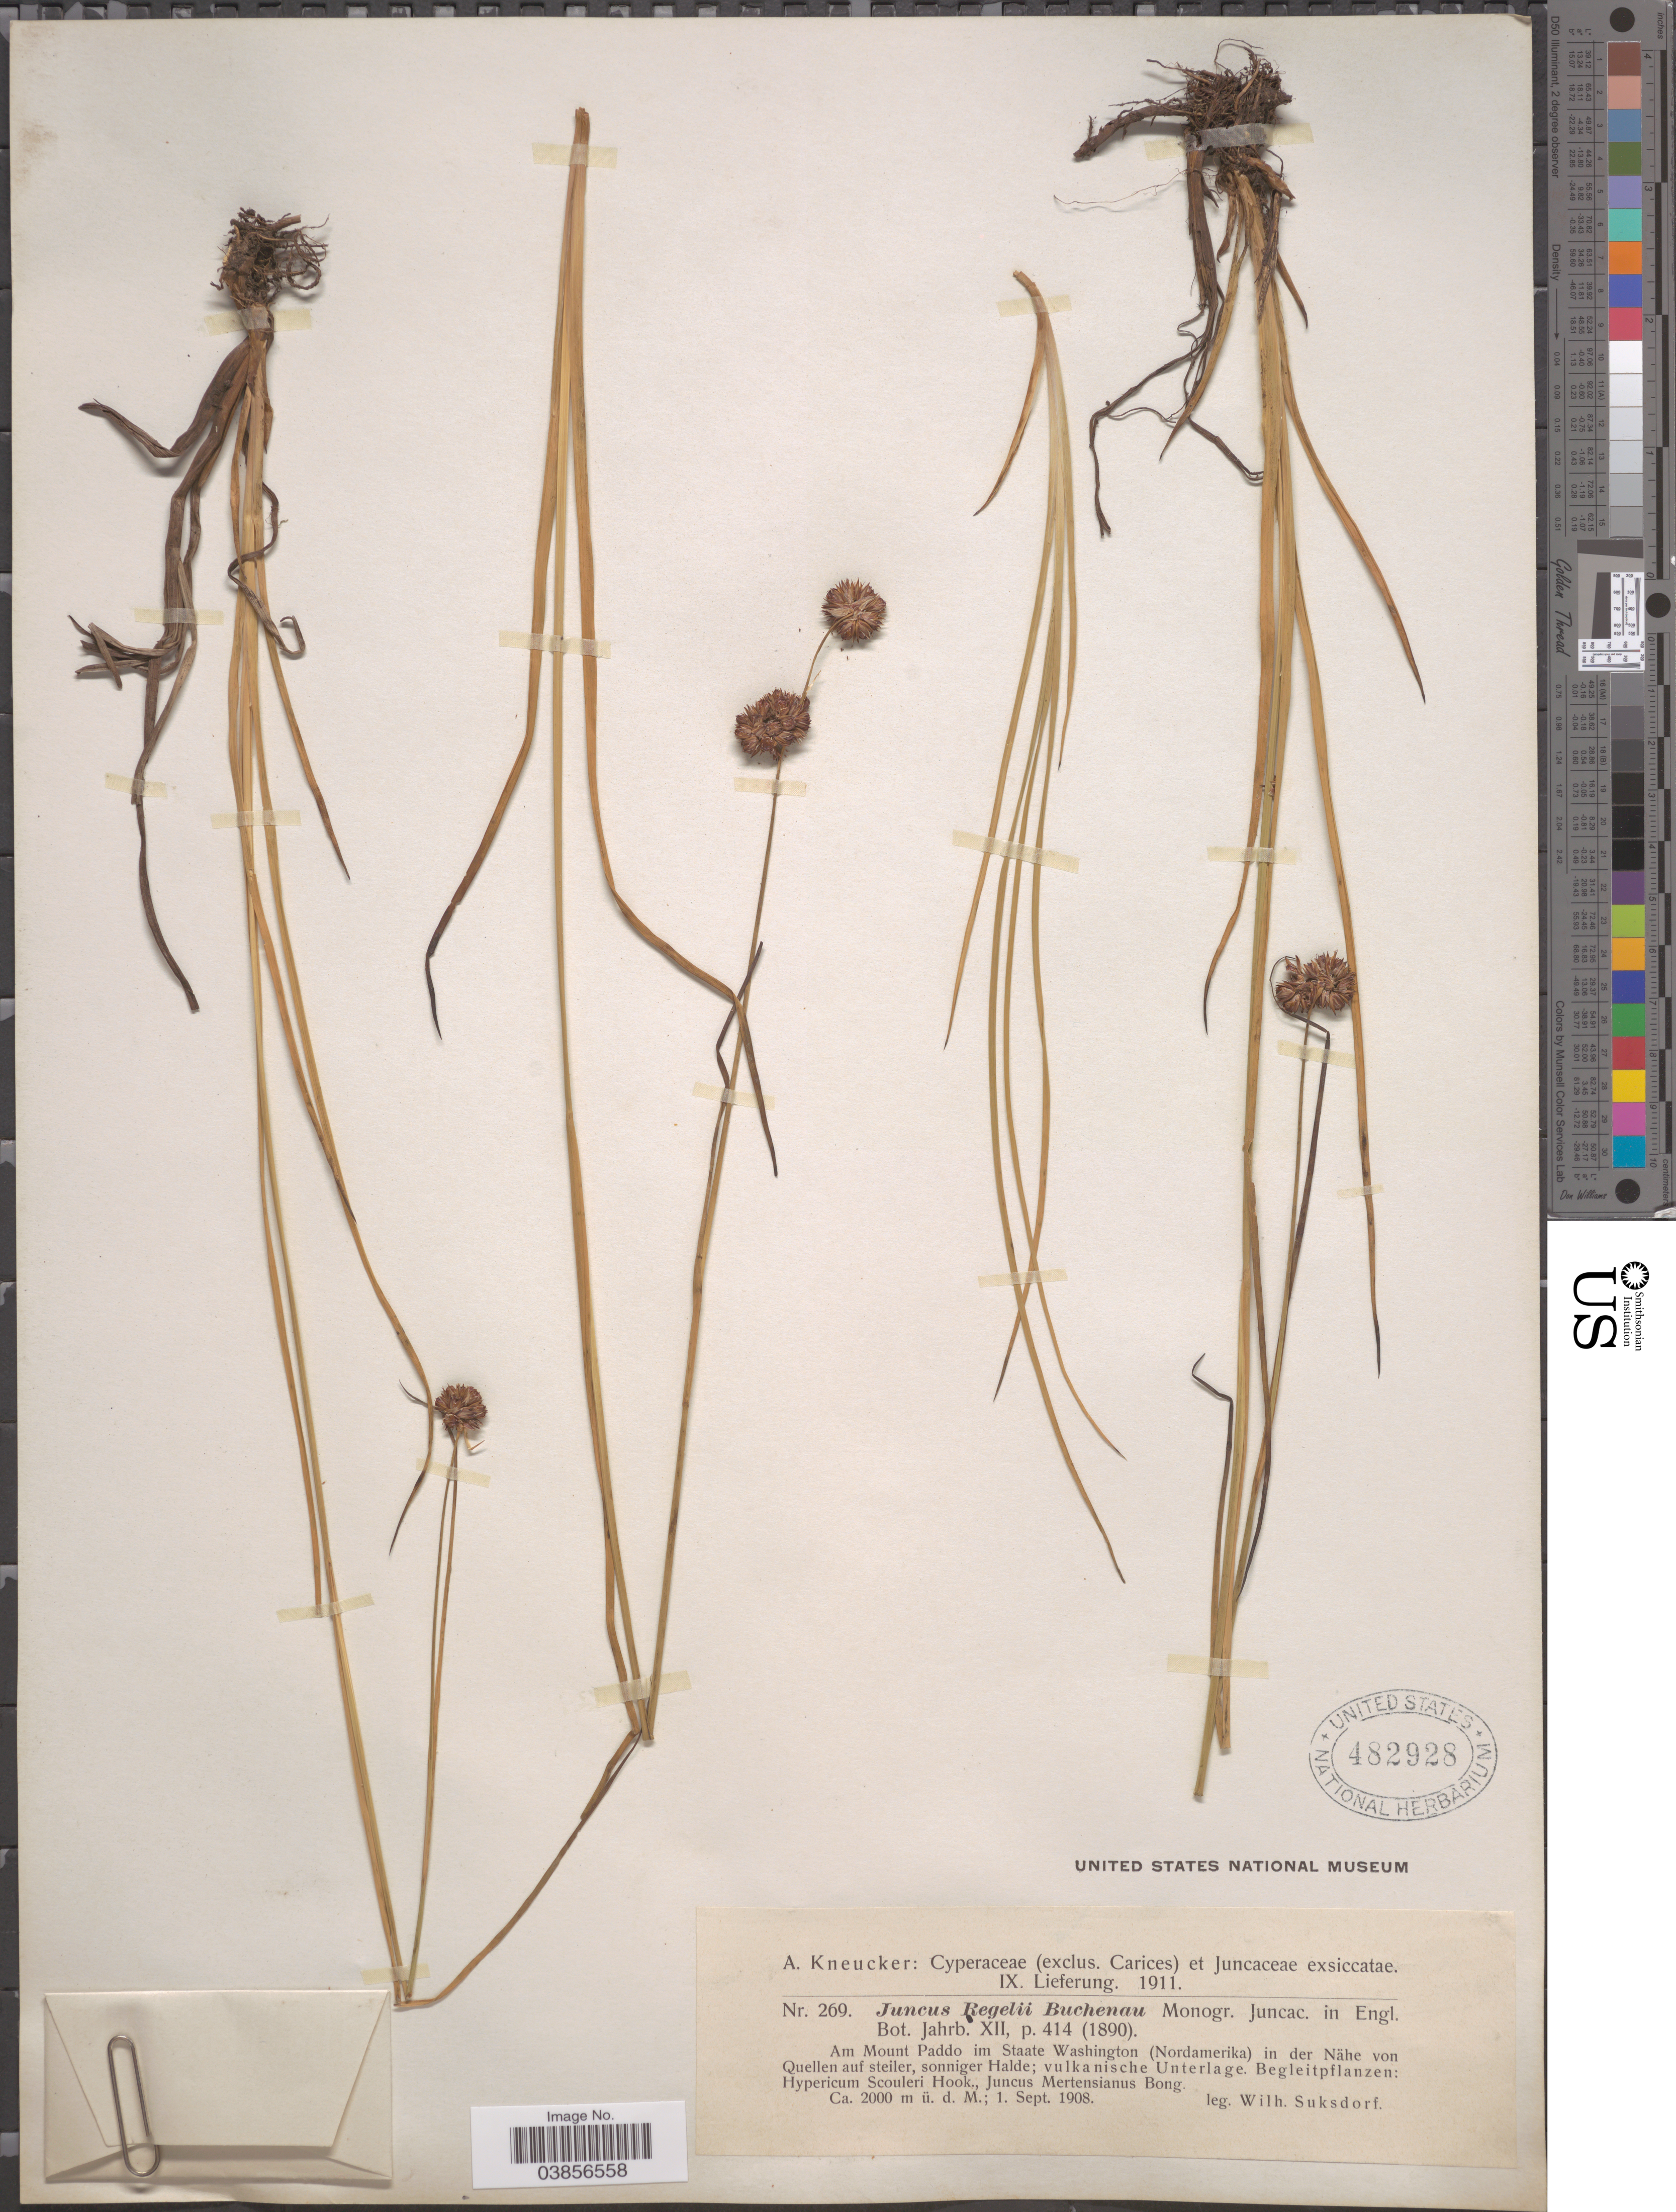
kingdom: Plantae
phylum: Tracheophyta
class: Liliopsida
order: Poales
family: Juncaceae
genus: Juncus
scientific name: Juncus regelii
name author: Buchenau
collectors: W. N. Suksdorf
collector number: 269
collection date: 1908-09-01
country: United States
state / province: Washington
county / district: Skamania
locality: Am Mount Paddo im Staate Washington (Nordamerika) in der Nähe von Quellen auf steiler, sonniger Halde; vulkanische Unterlage.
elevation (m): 2000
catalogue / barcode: US 482928